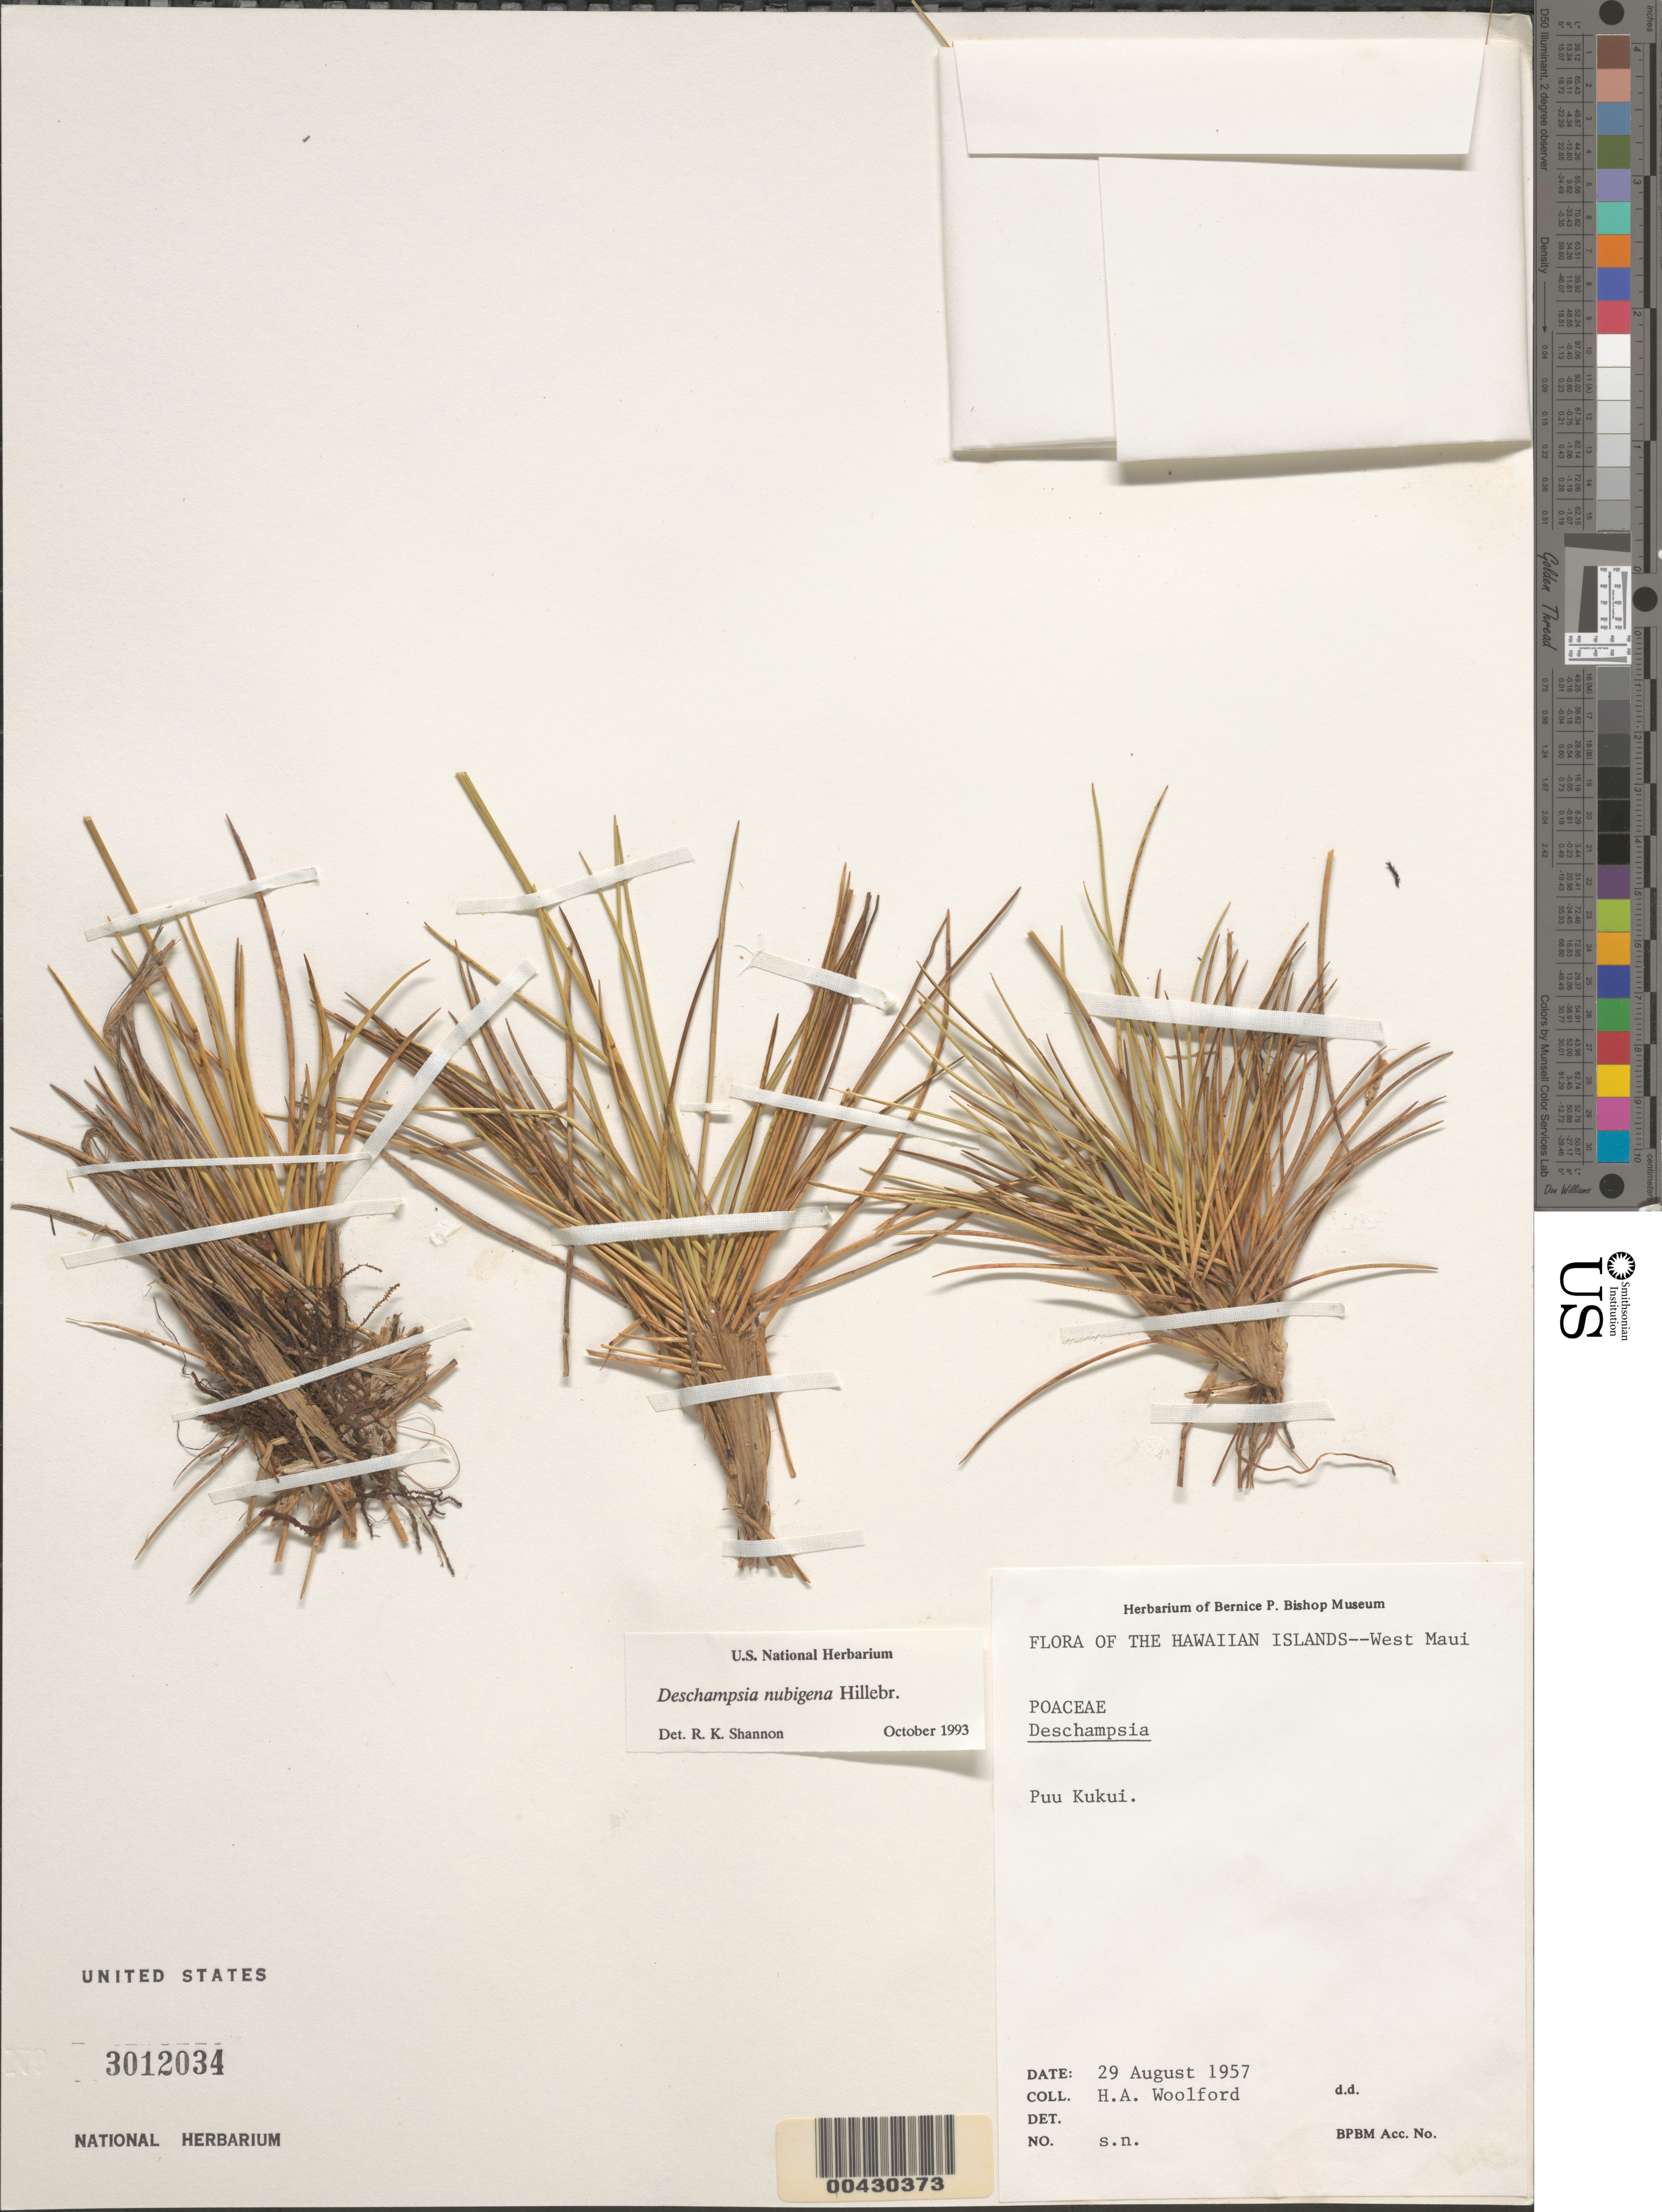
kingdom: Plantae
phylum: Tracheophyta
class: Liliopsida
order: Poales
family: Poaceae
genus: Deschampsia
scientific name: Deschampsia nubigena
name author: Hillebr.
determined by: Shannon, R. K., (UNITED STATES)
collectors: H. Woolford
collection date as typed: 29 Aug 1957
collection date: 1957-08-29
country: United States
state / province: Hawaii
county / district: Maui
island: Maui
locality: Puu Kukui, W Maui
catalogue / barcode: US 3012034